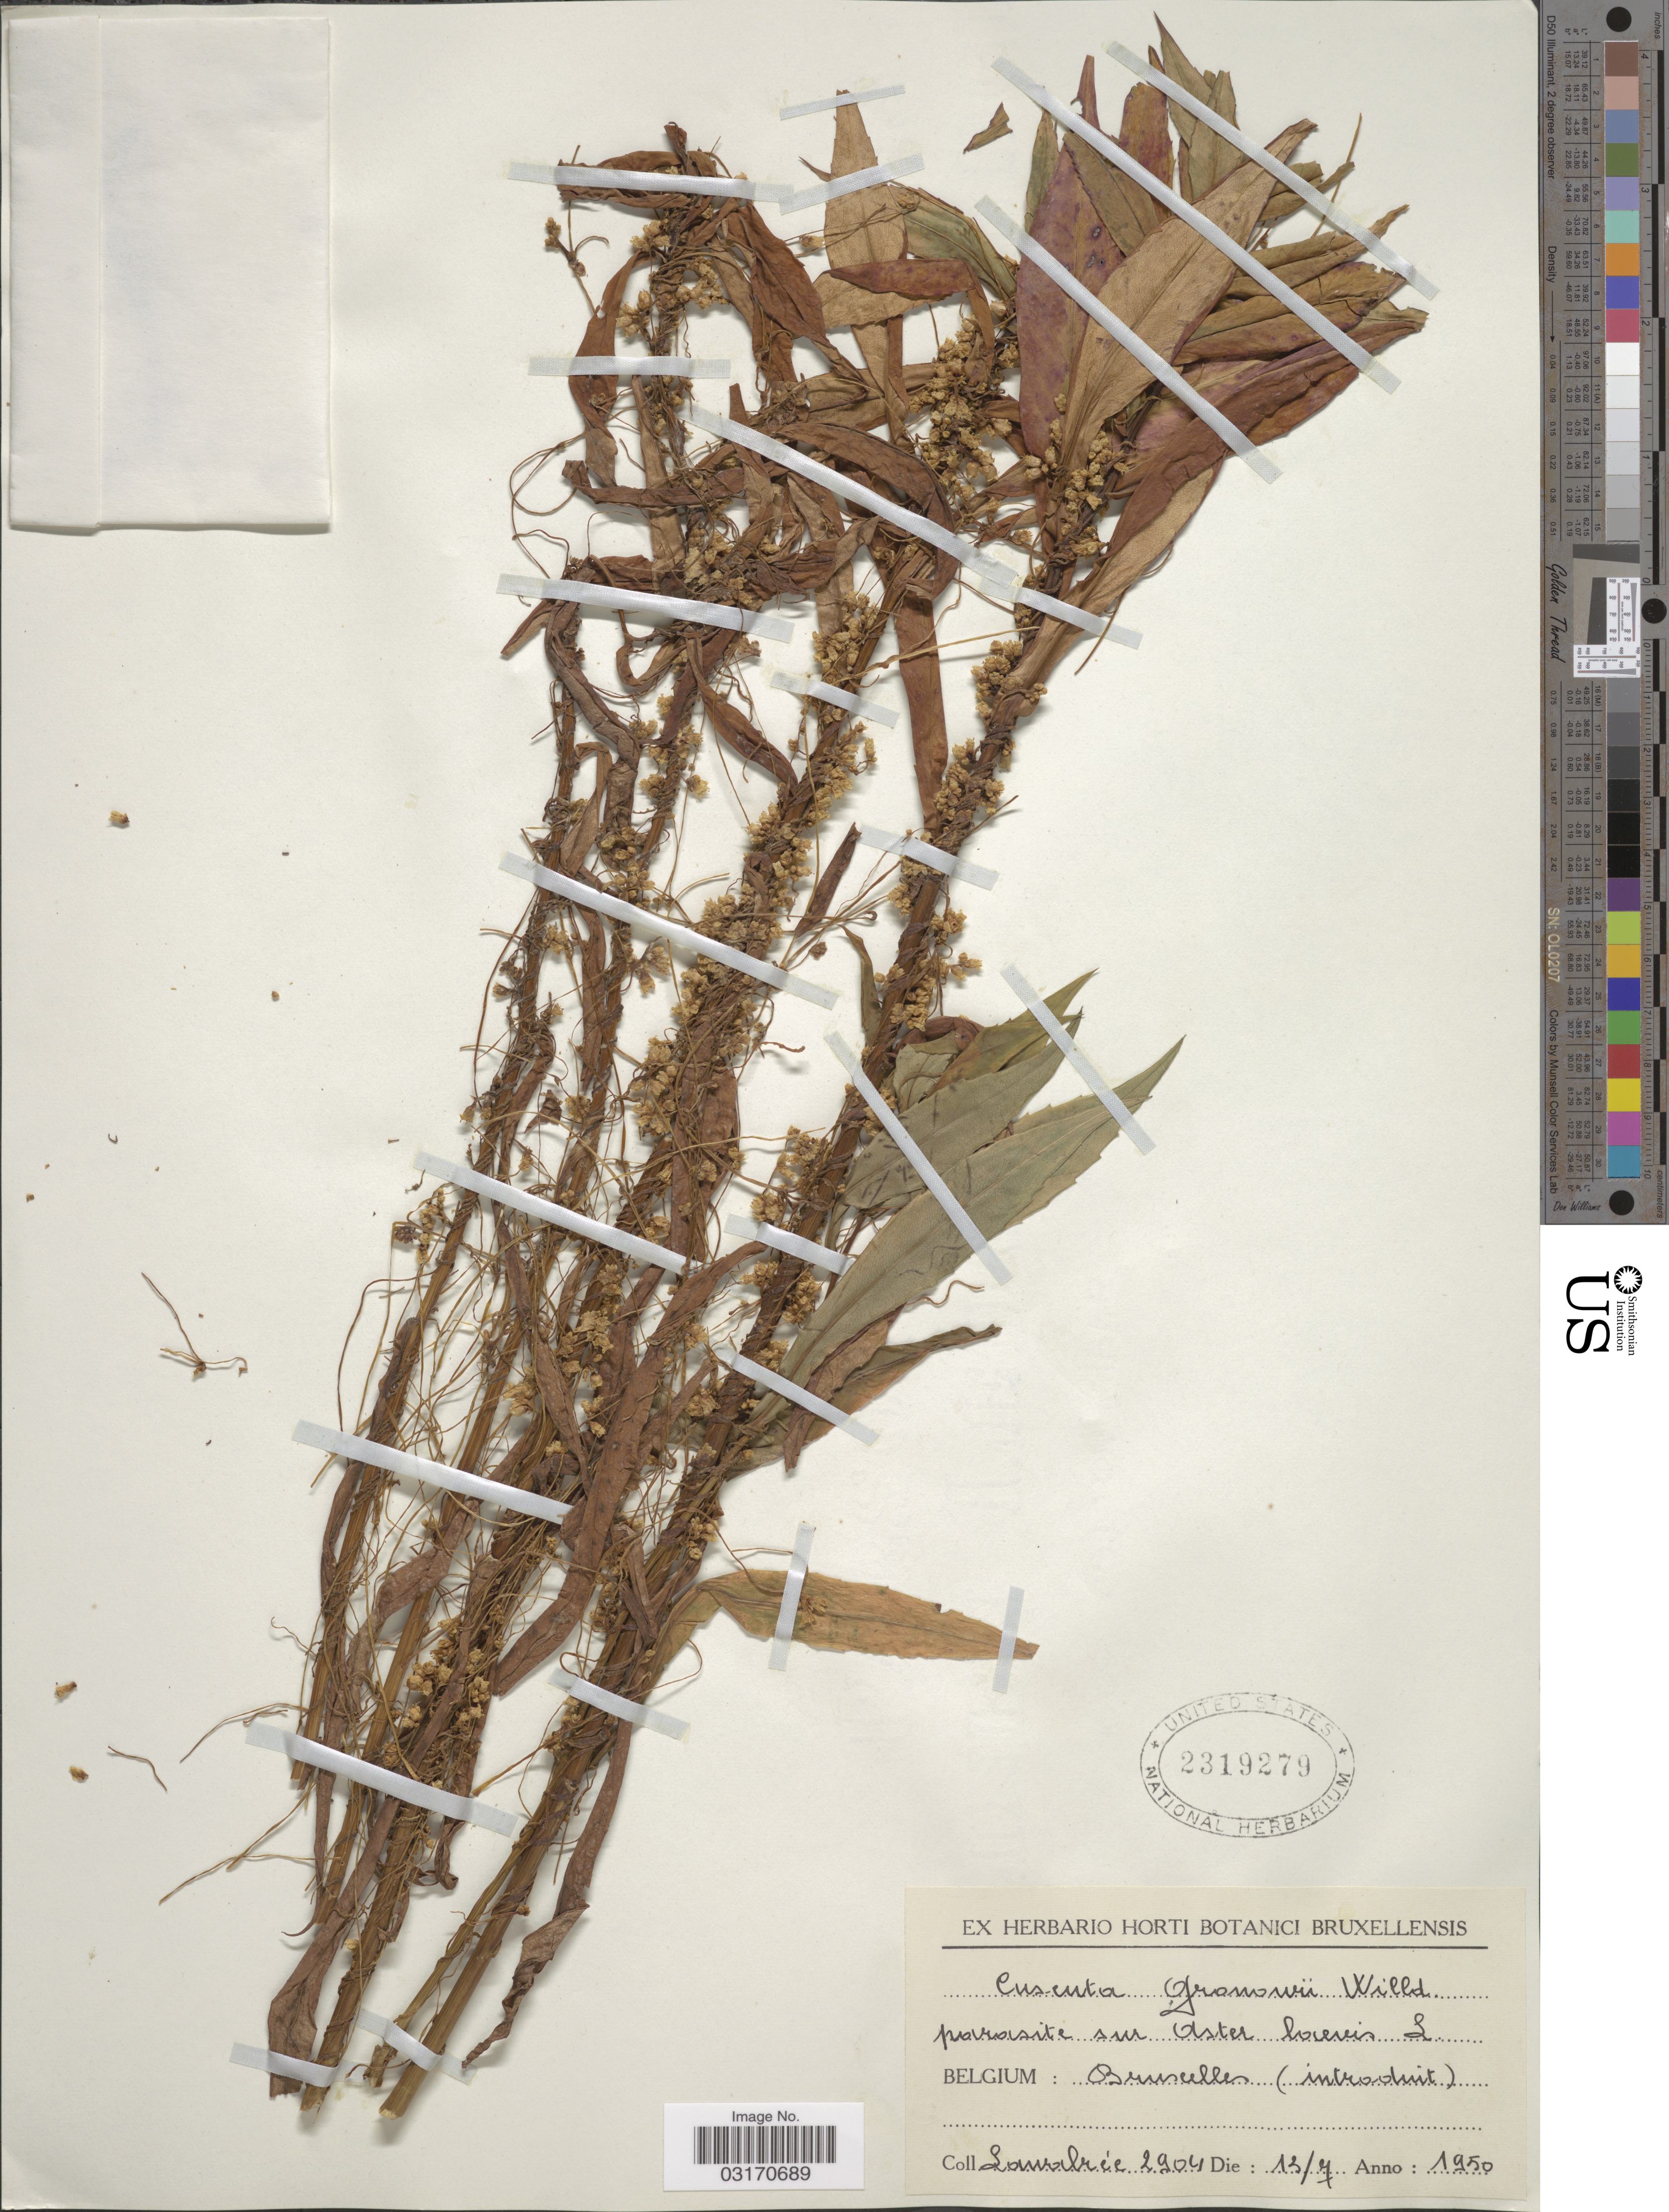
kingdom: Plantae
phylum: Tracheophyta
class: Magnoliopsida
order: Solanales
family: Convolvulaceae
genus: Cuscuta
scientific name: Cuscuta gronovii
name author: Willd. ex Schult.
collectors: Lawalrée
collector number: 2904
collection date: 1950-07-13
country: Belgium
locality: Bruxelles.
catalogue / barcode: US 2319279